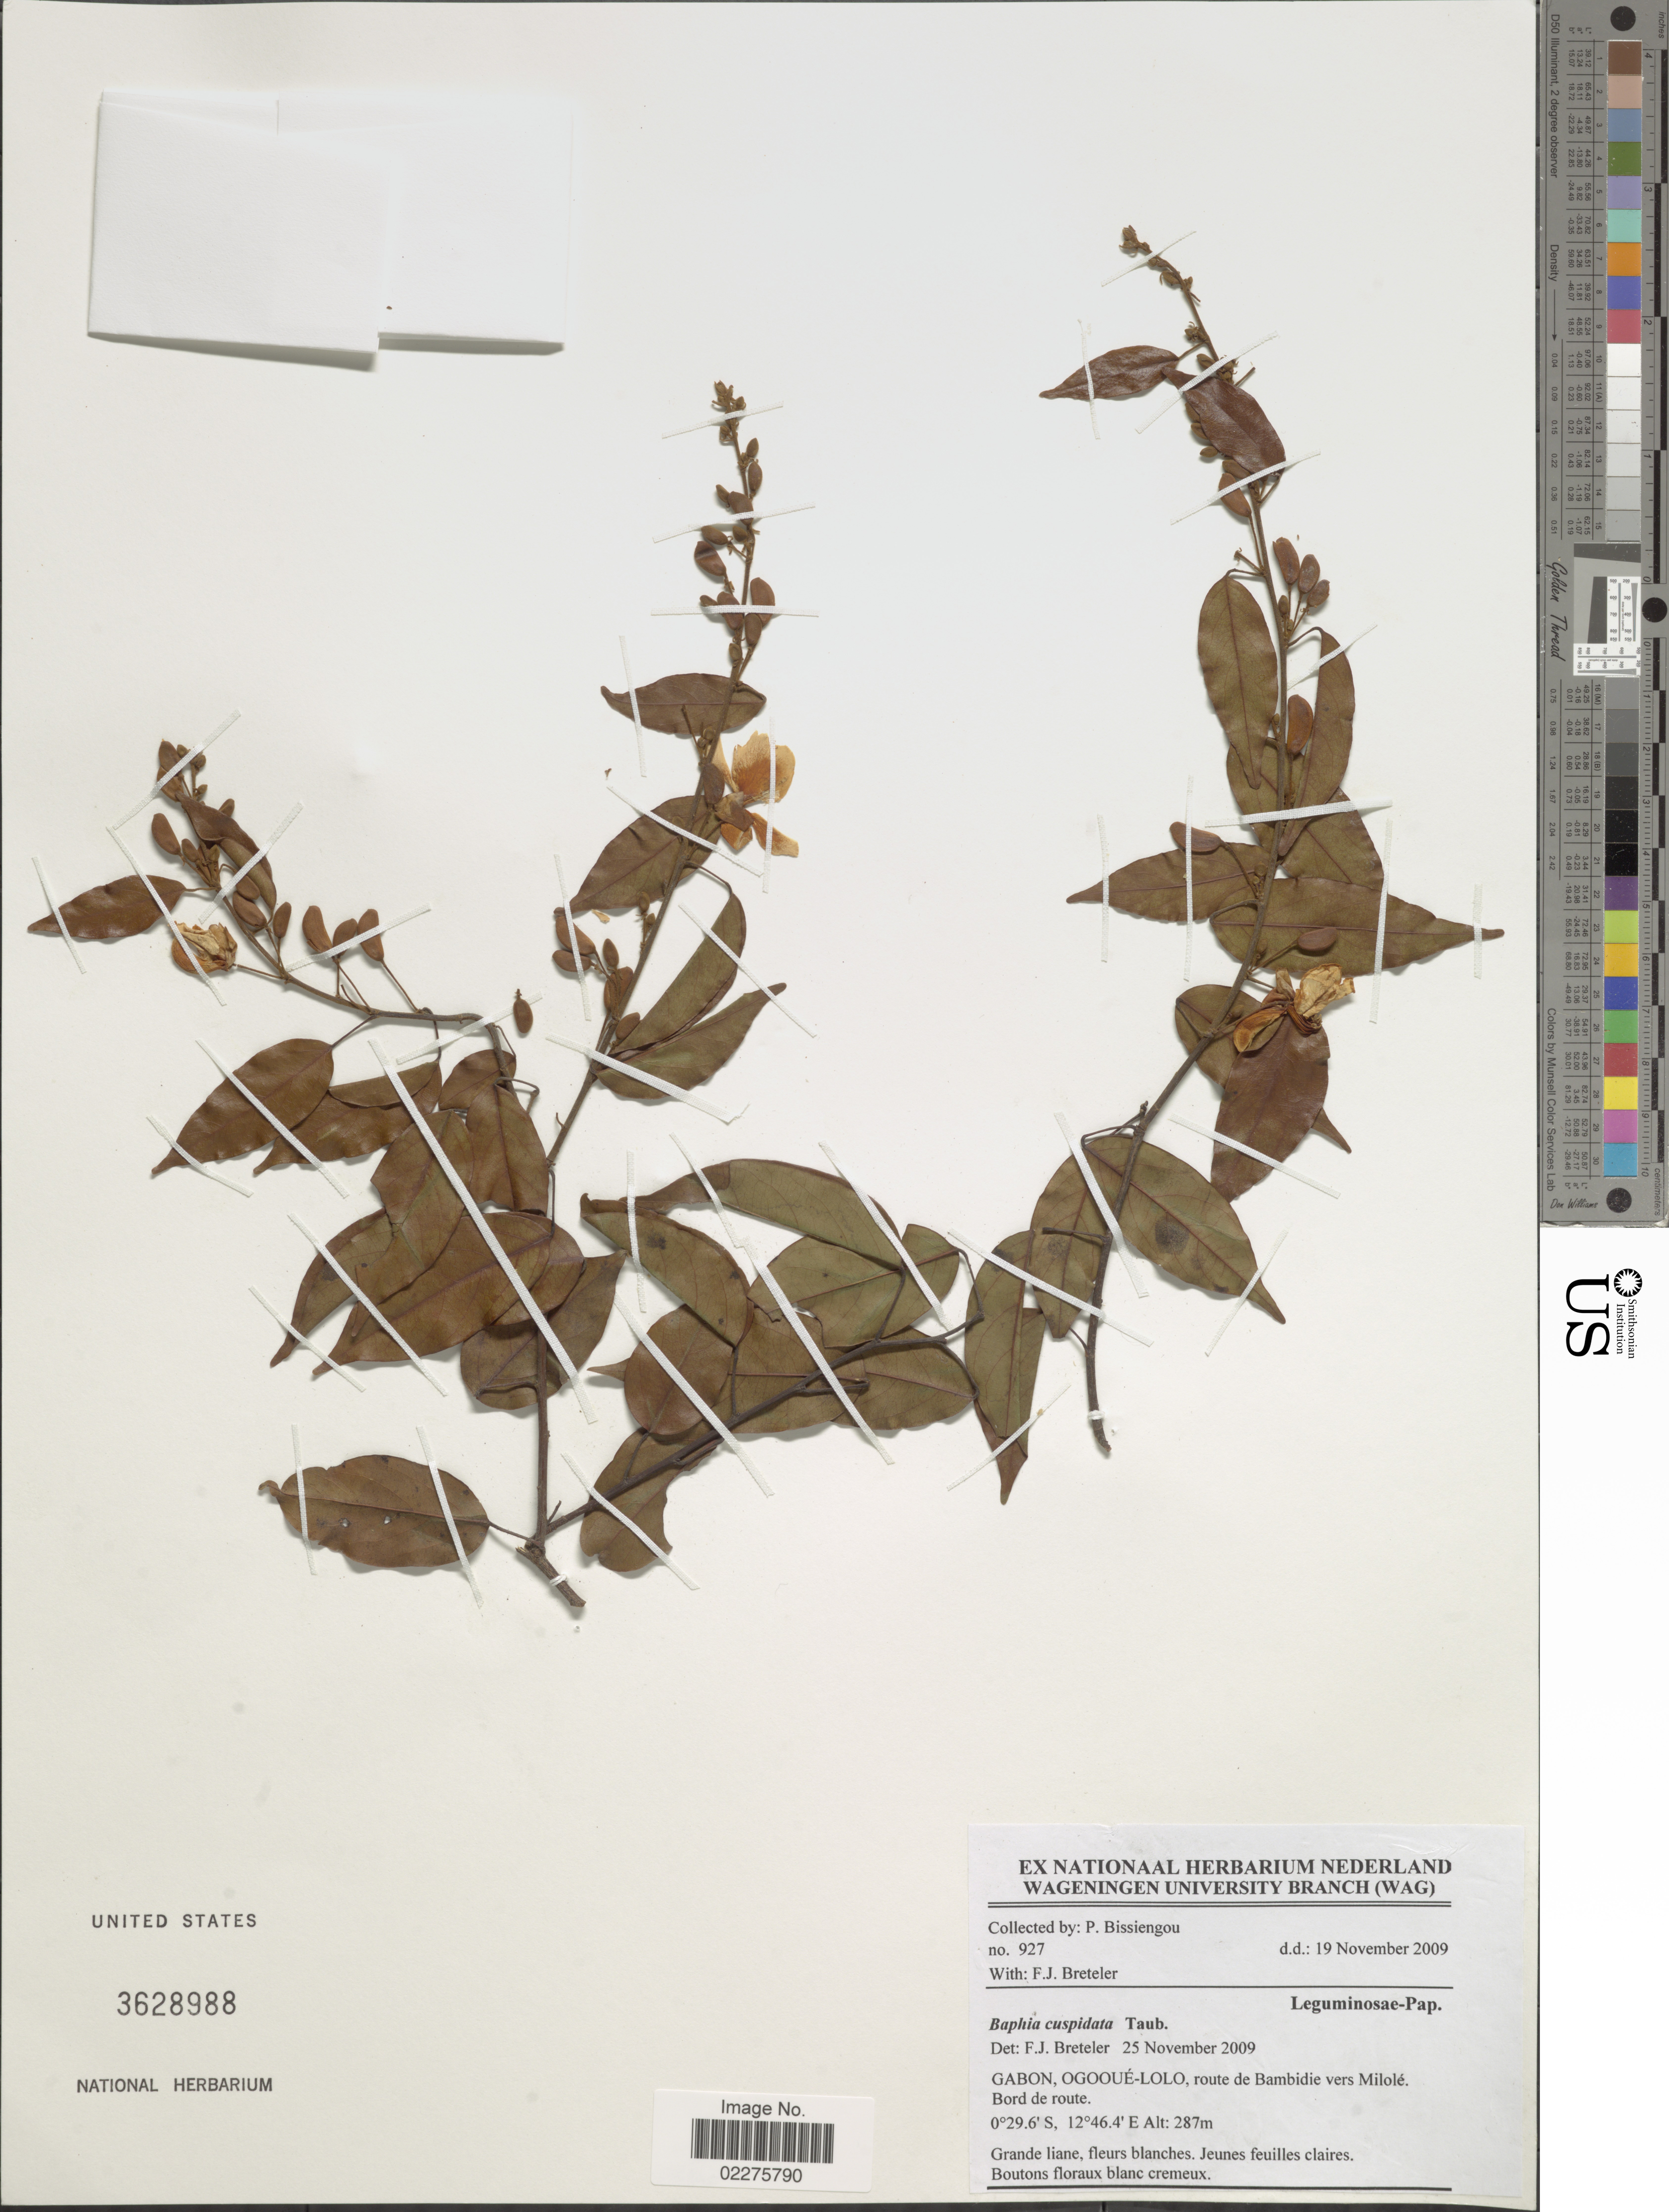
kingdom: Plantae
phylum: Tracheophyta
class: Magnoliopsida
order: Fabales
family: Fabaceae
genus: Baphia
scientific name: Baphia cuspidata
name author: Taub.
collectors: P. Bissiengou & F. J. Breteler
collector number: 927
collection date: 2009-11-19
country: Gabon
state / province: Ogooue-Lolo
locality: Route de Bambidie vers Milolé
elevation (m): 287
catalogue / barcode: US 3628988